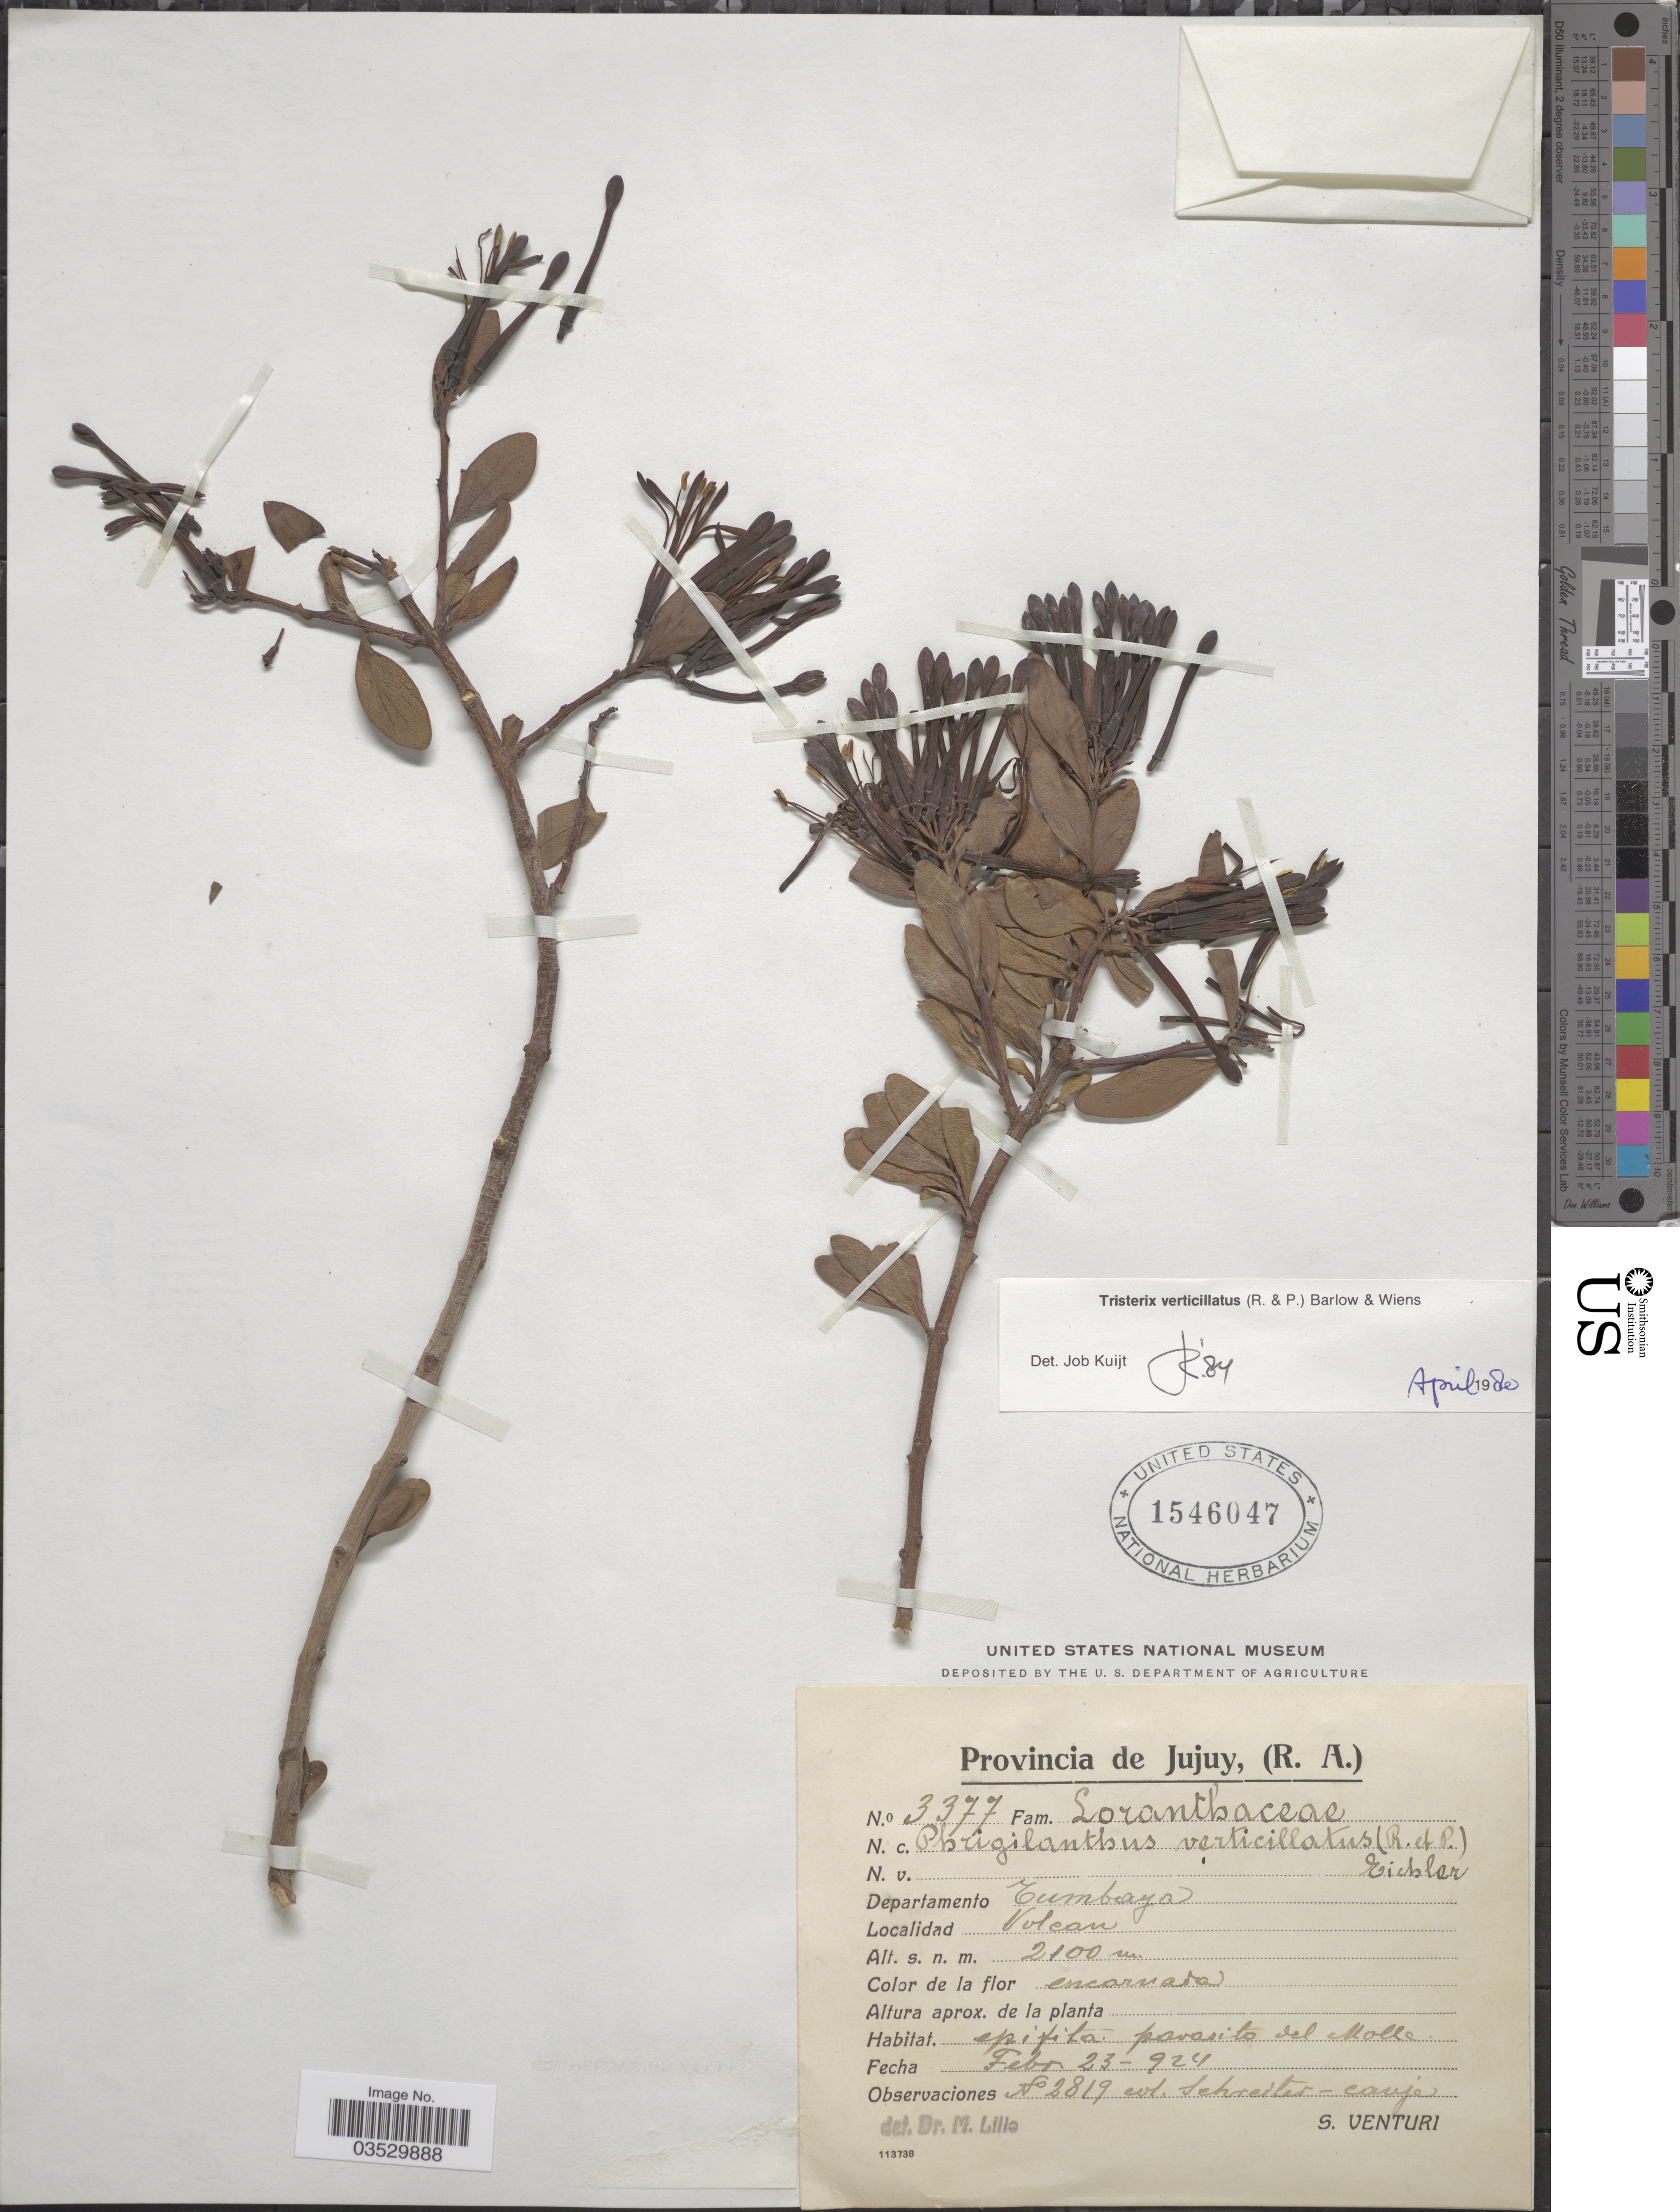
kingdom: Plantae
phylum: Tracheophyta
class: Magnoliopsida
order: Santalales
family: Loranthaceae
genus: Tristerix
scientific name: Tristerix verticillatus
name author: (Ruiz & Pav.) Barlow & Wiens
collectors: S. Venturi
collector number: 3377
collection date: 1924-02-23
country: Argentina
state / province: Jujuy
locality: Departamento Tumbaya. Volcan.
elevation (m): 2100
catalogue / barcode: US 1546047